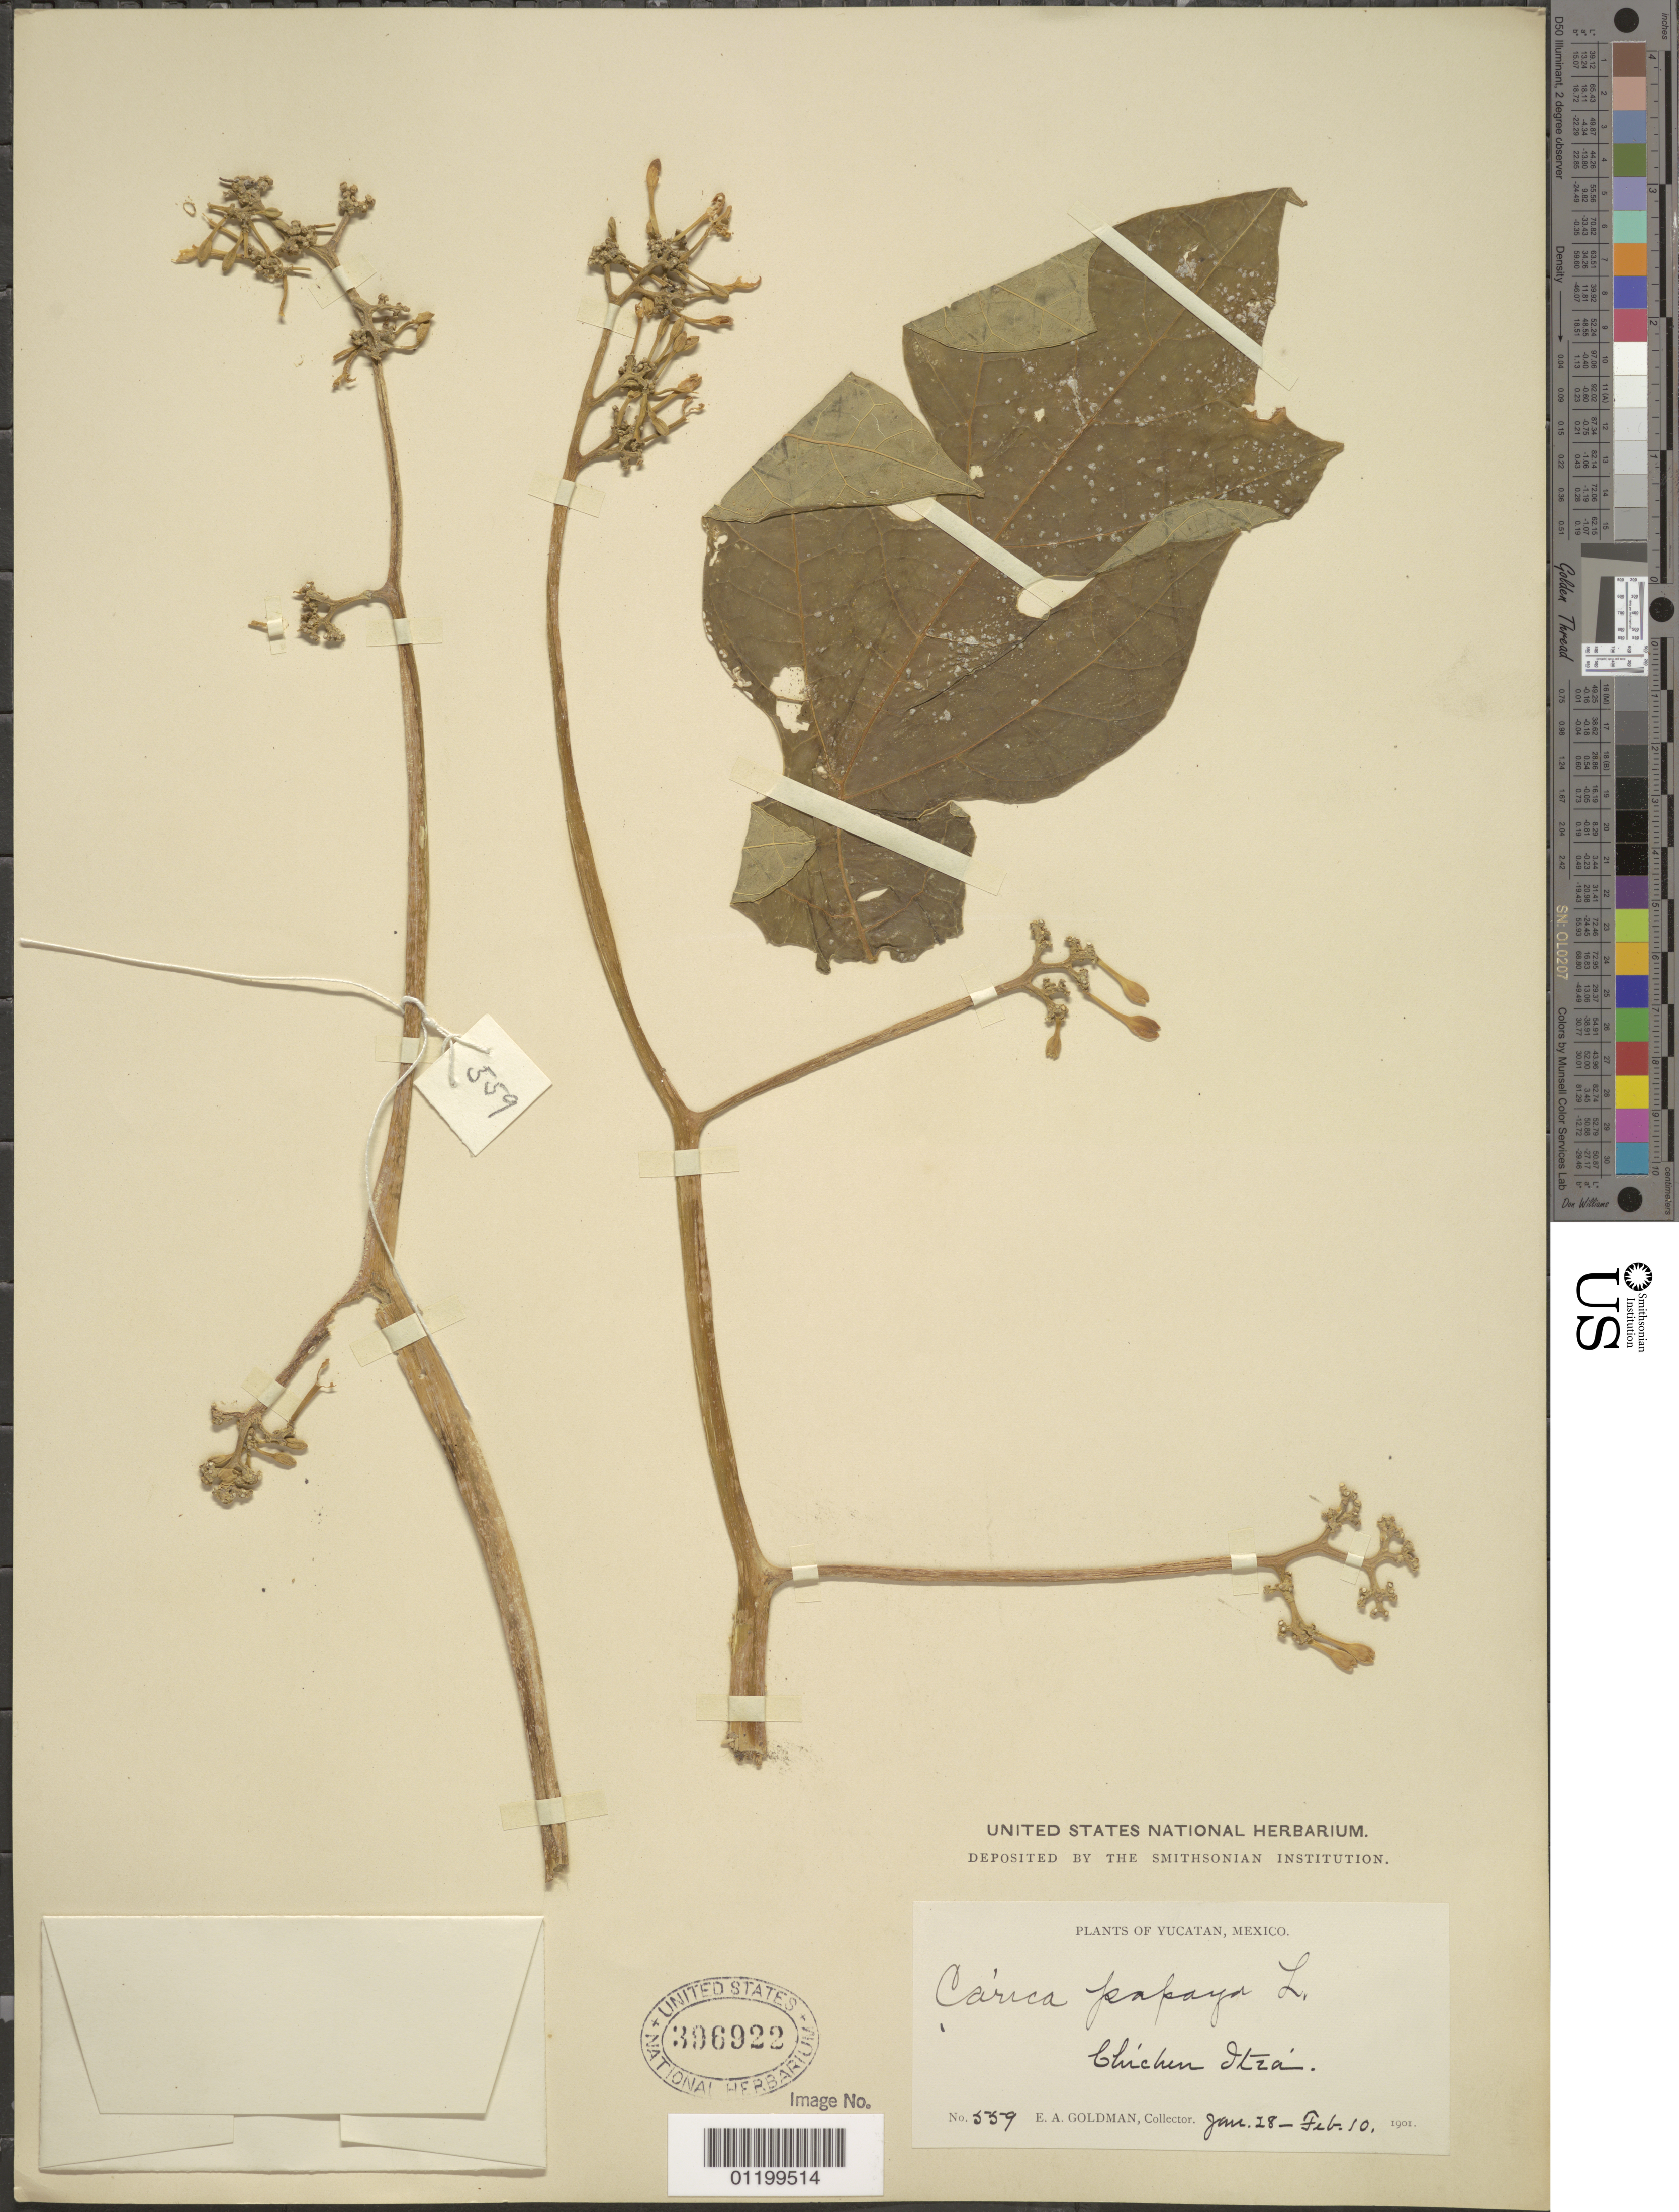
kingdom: Plantae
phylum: Tracheophyta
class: Magnoliopsida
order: Brassicales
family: Caricaceae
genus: Carica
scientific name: Carica papaya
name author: L.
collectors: E. A. Goldman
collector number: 559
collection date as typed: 28 Jan 1901 to 10 Feb 1901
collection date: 1901-01-28/1901-02-10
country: Mexico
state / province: Yucatán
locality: Chichen Itza.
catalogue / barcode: US 396922